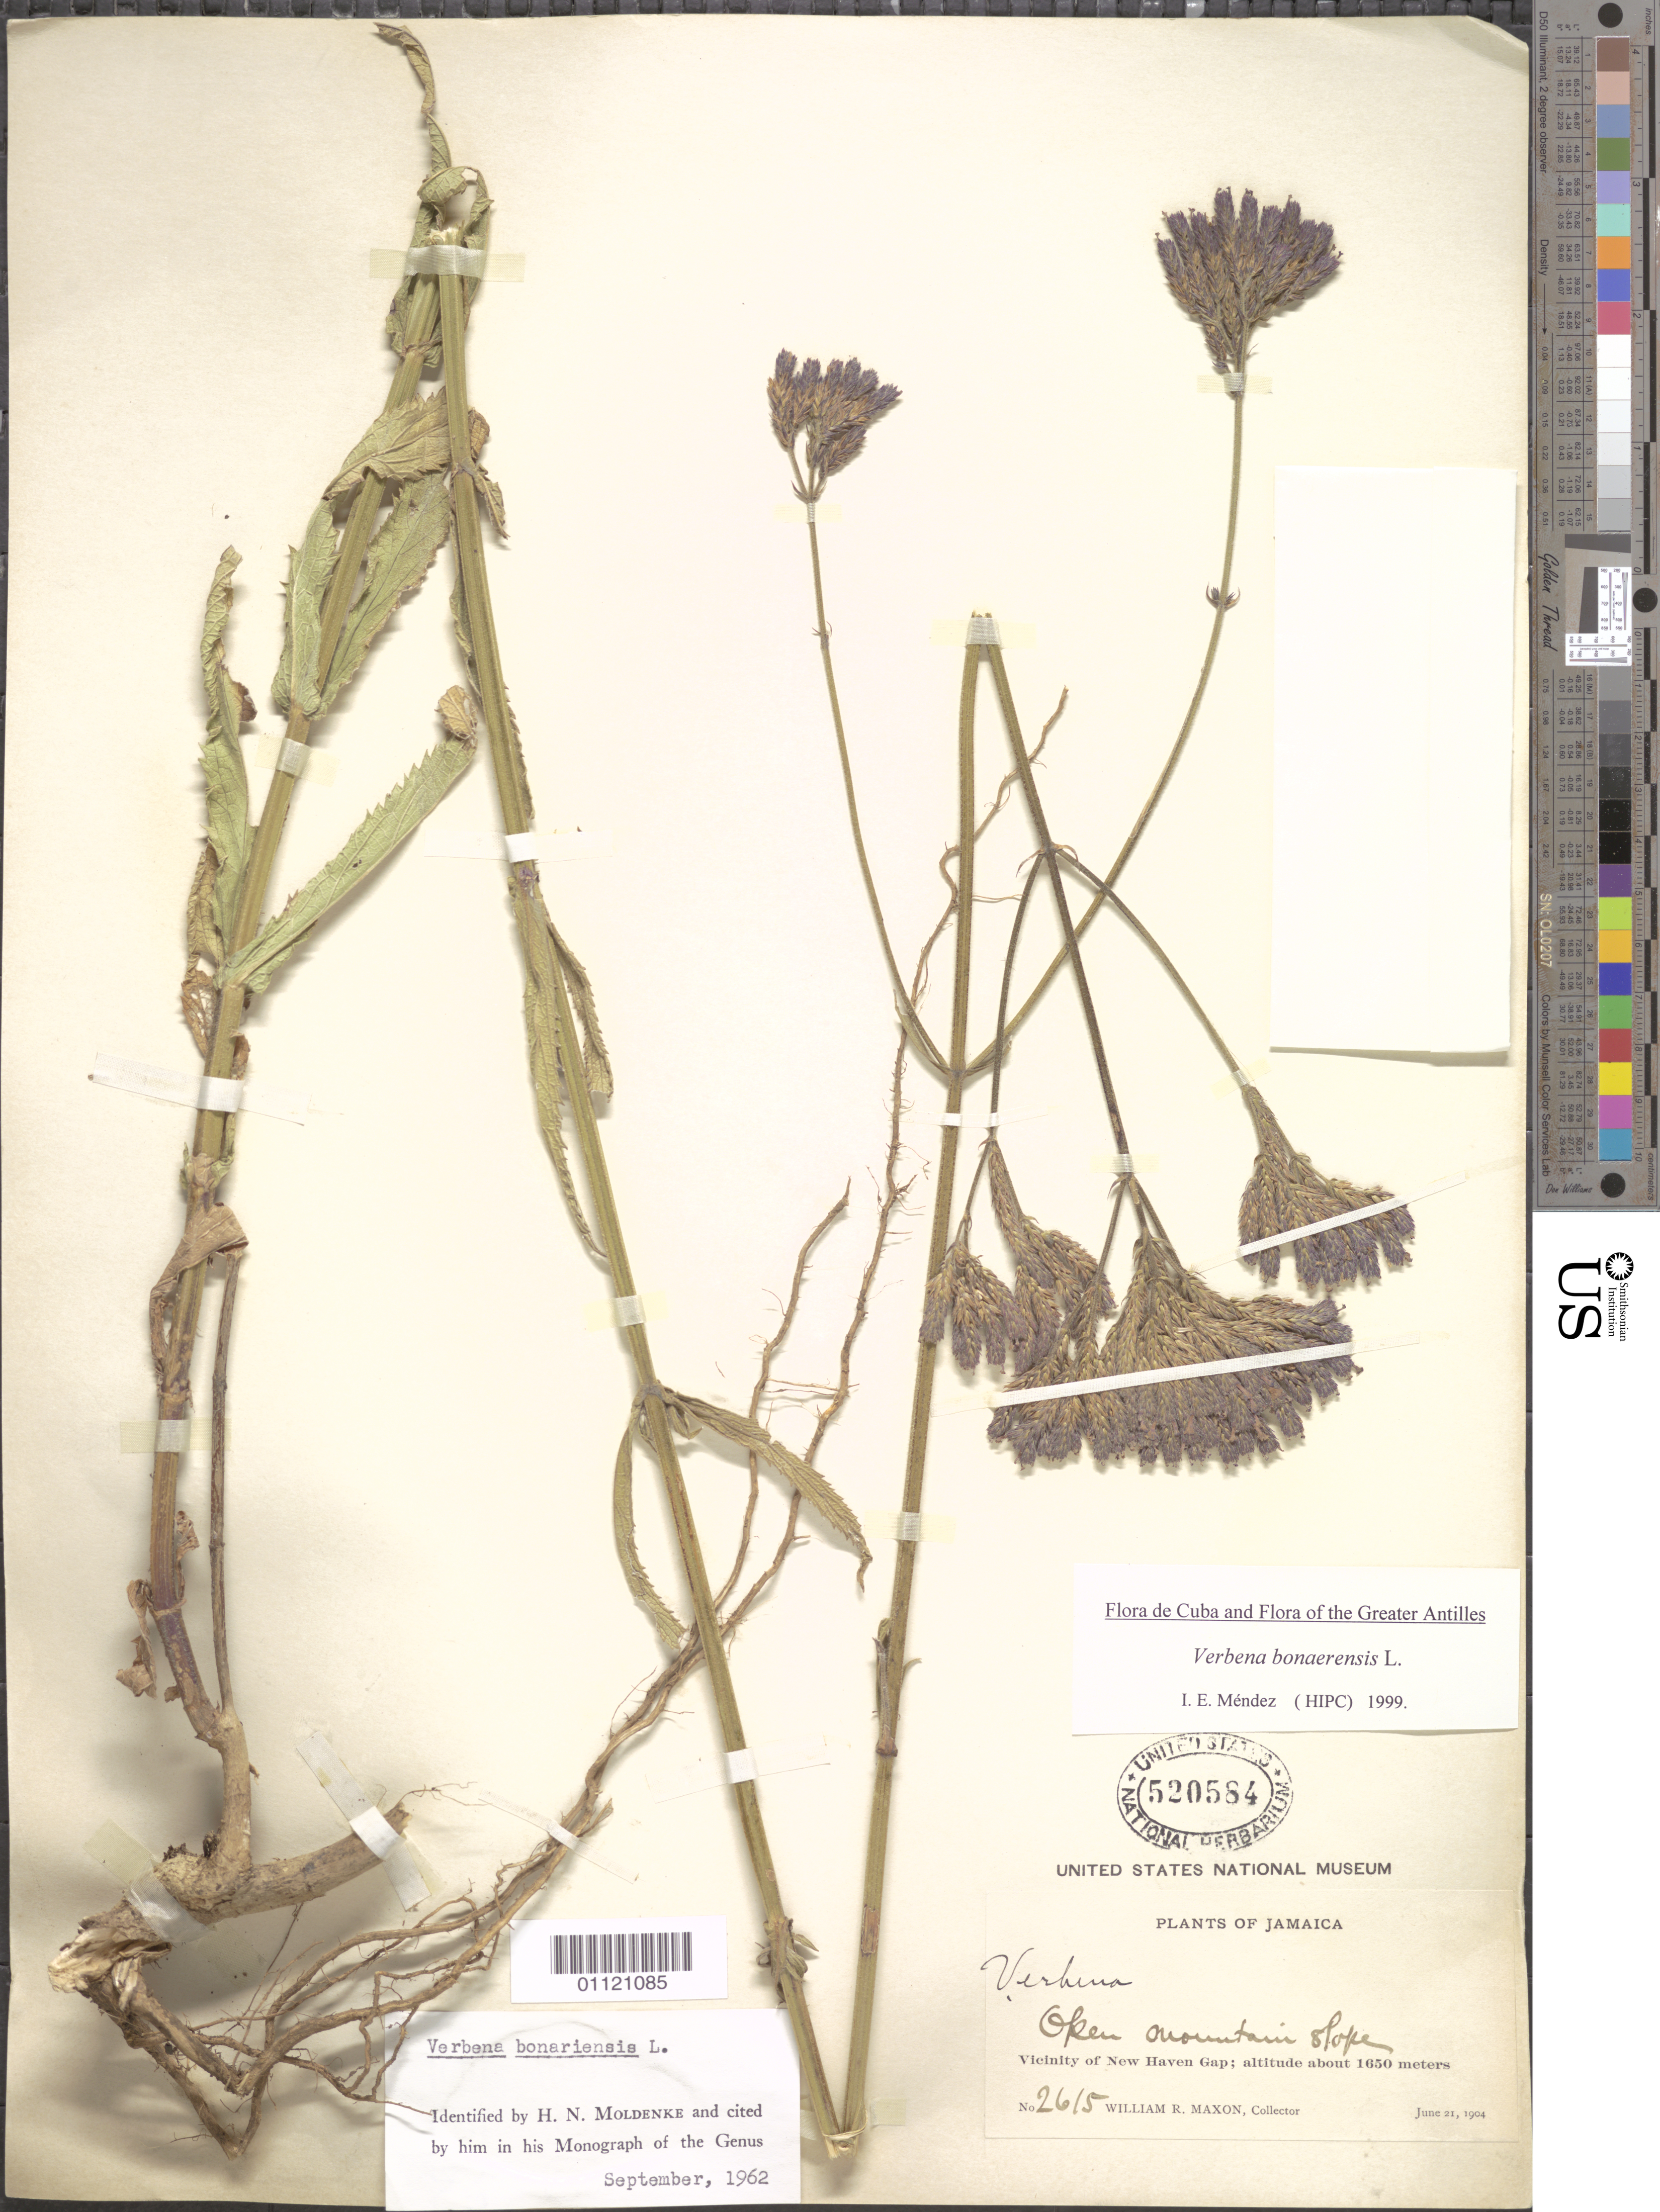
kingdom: Plantae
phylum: Tracheophyta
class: Magnoliopsida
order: Lamiales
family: Verbenaceae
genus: Verbena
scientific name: Verbena bonariensis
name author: L.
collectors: W. R. Maxon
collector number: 2615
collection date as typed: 21 Jun 1904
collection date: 1904-06-21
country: Jamaica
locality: Vicinity of New Haven Gap: Open mountain slope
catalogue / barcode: US 520584